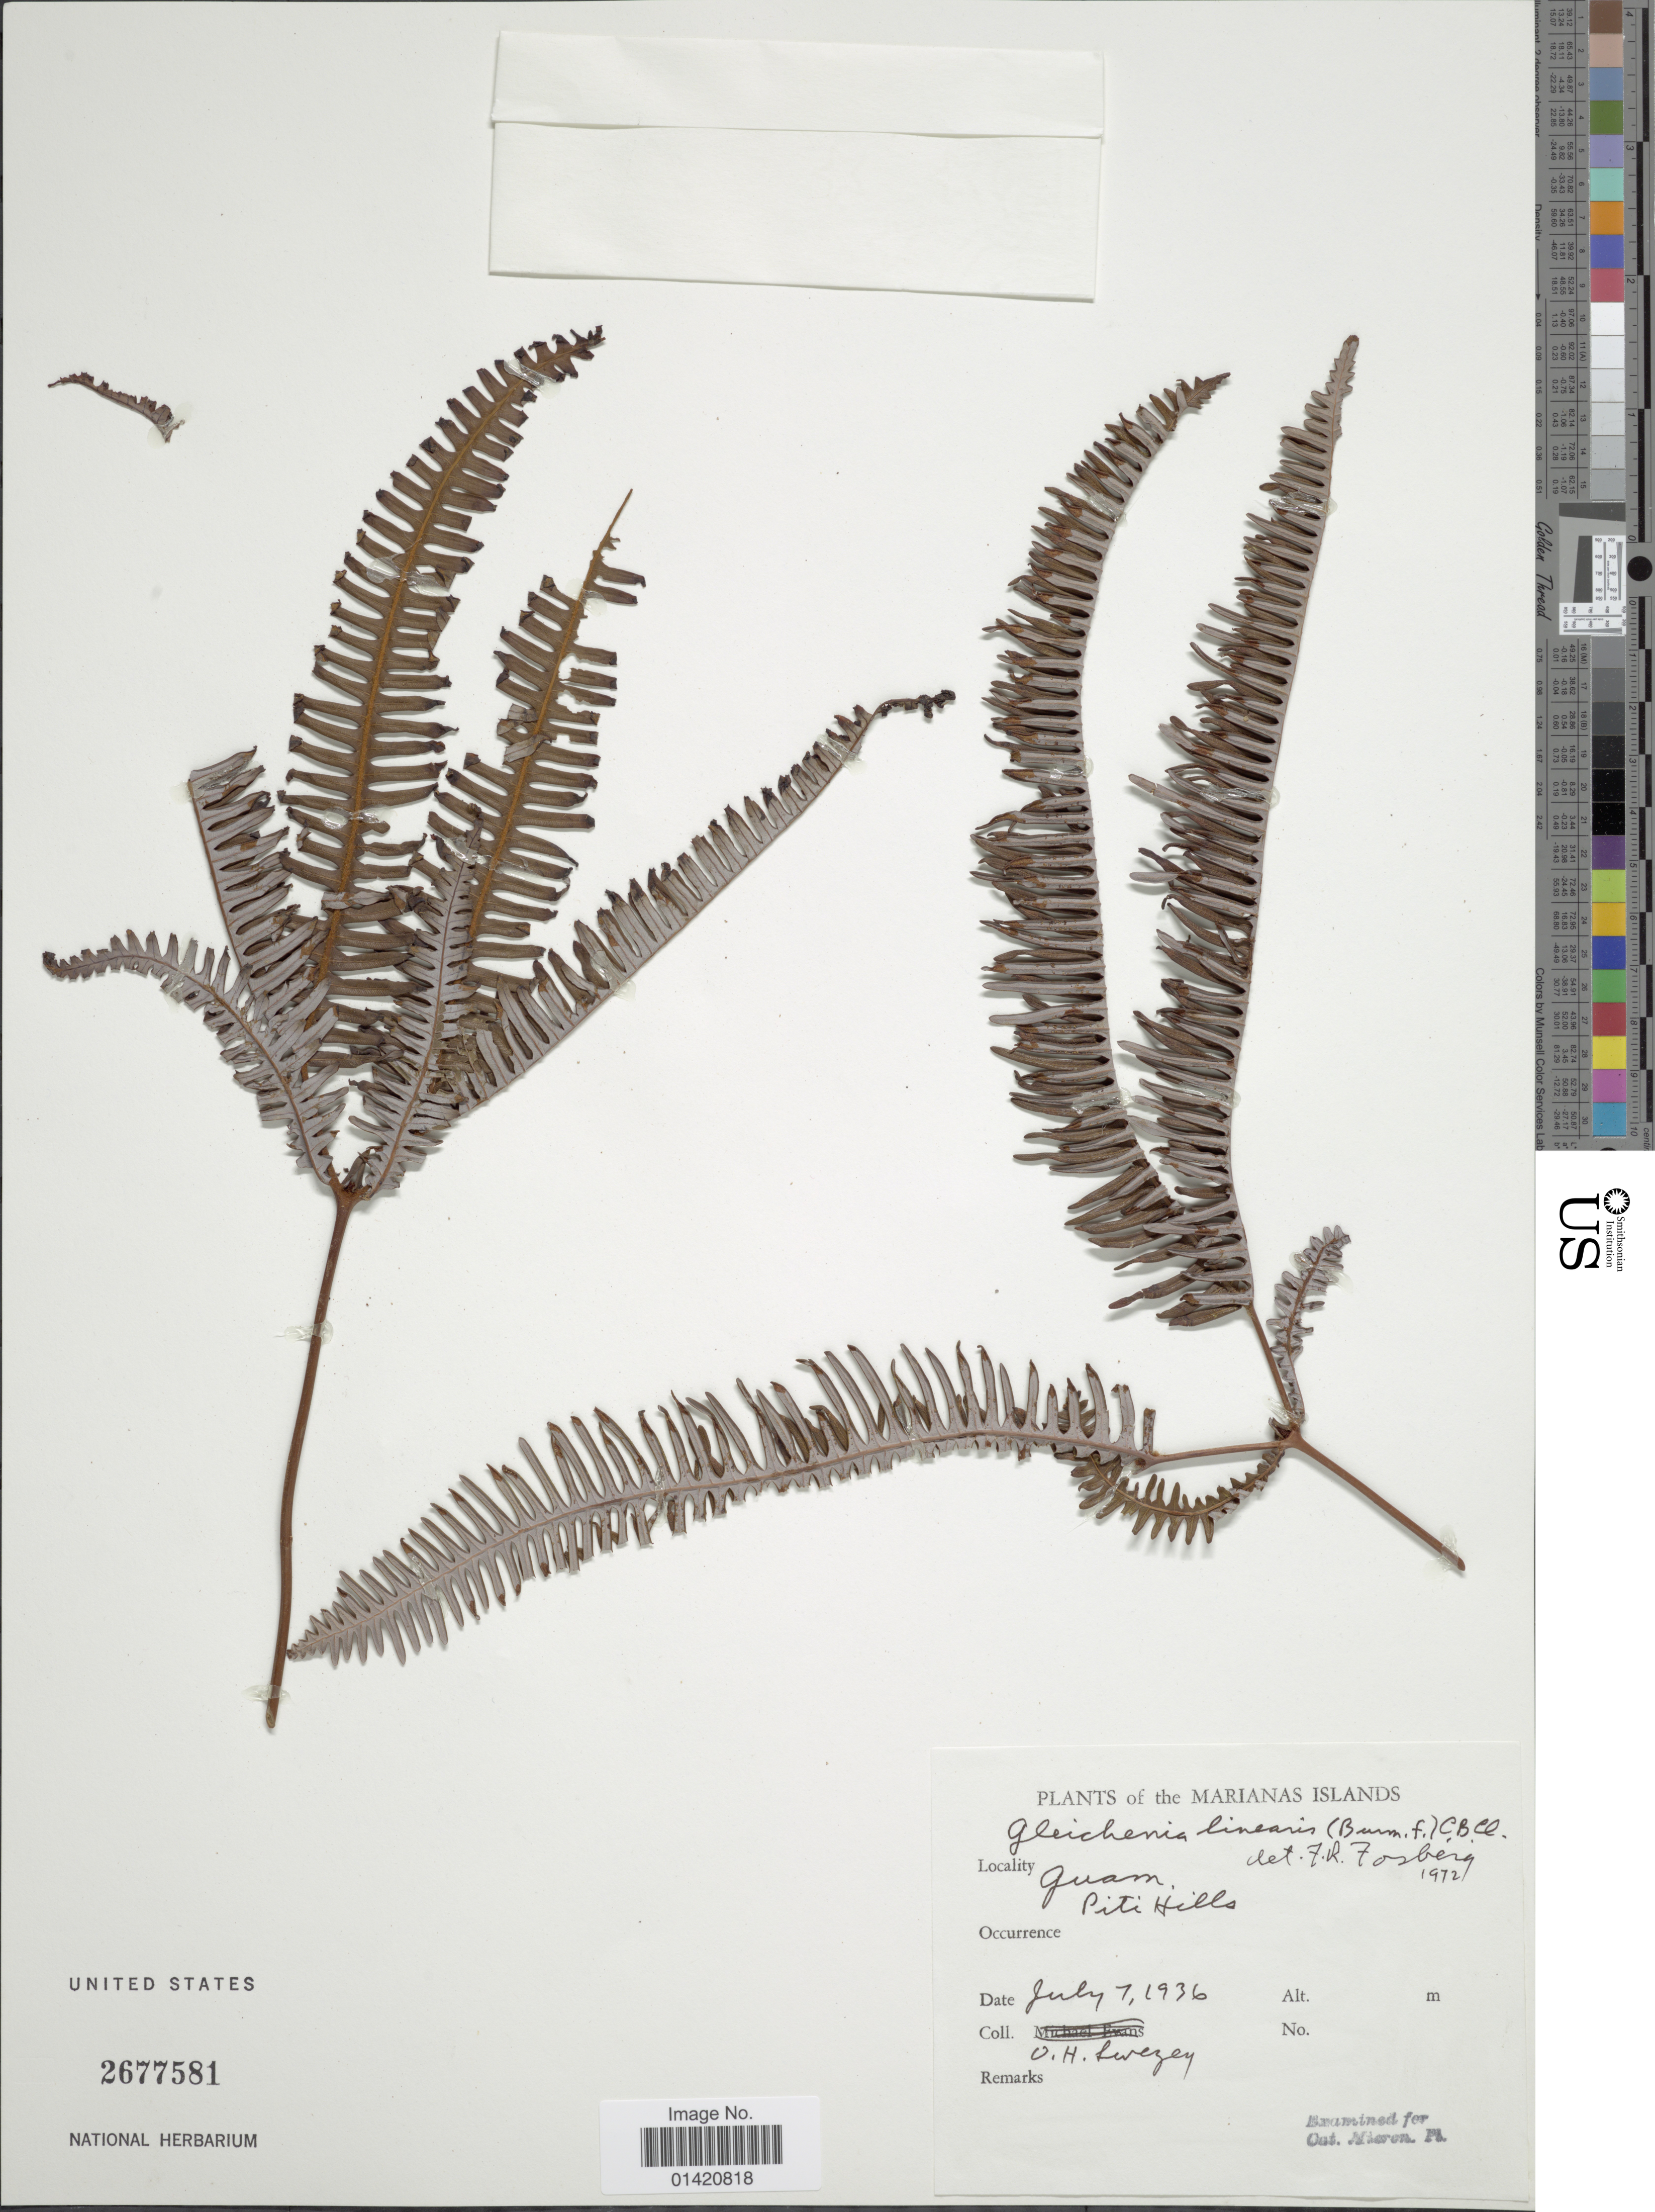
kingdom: Plantae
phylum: Tracheophyta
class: Polypodiopsida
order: Gleicheniales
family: Gleicheniaceae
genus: Dicranopteris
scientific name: Dicranopteris linearis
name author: (Burm. f.) Underw.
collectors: O. H. Swezey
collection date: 1936-07-07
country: Guam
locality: The Mariana Hills, Guam, Piti Hills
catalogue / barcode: US 2677581